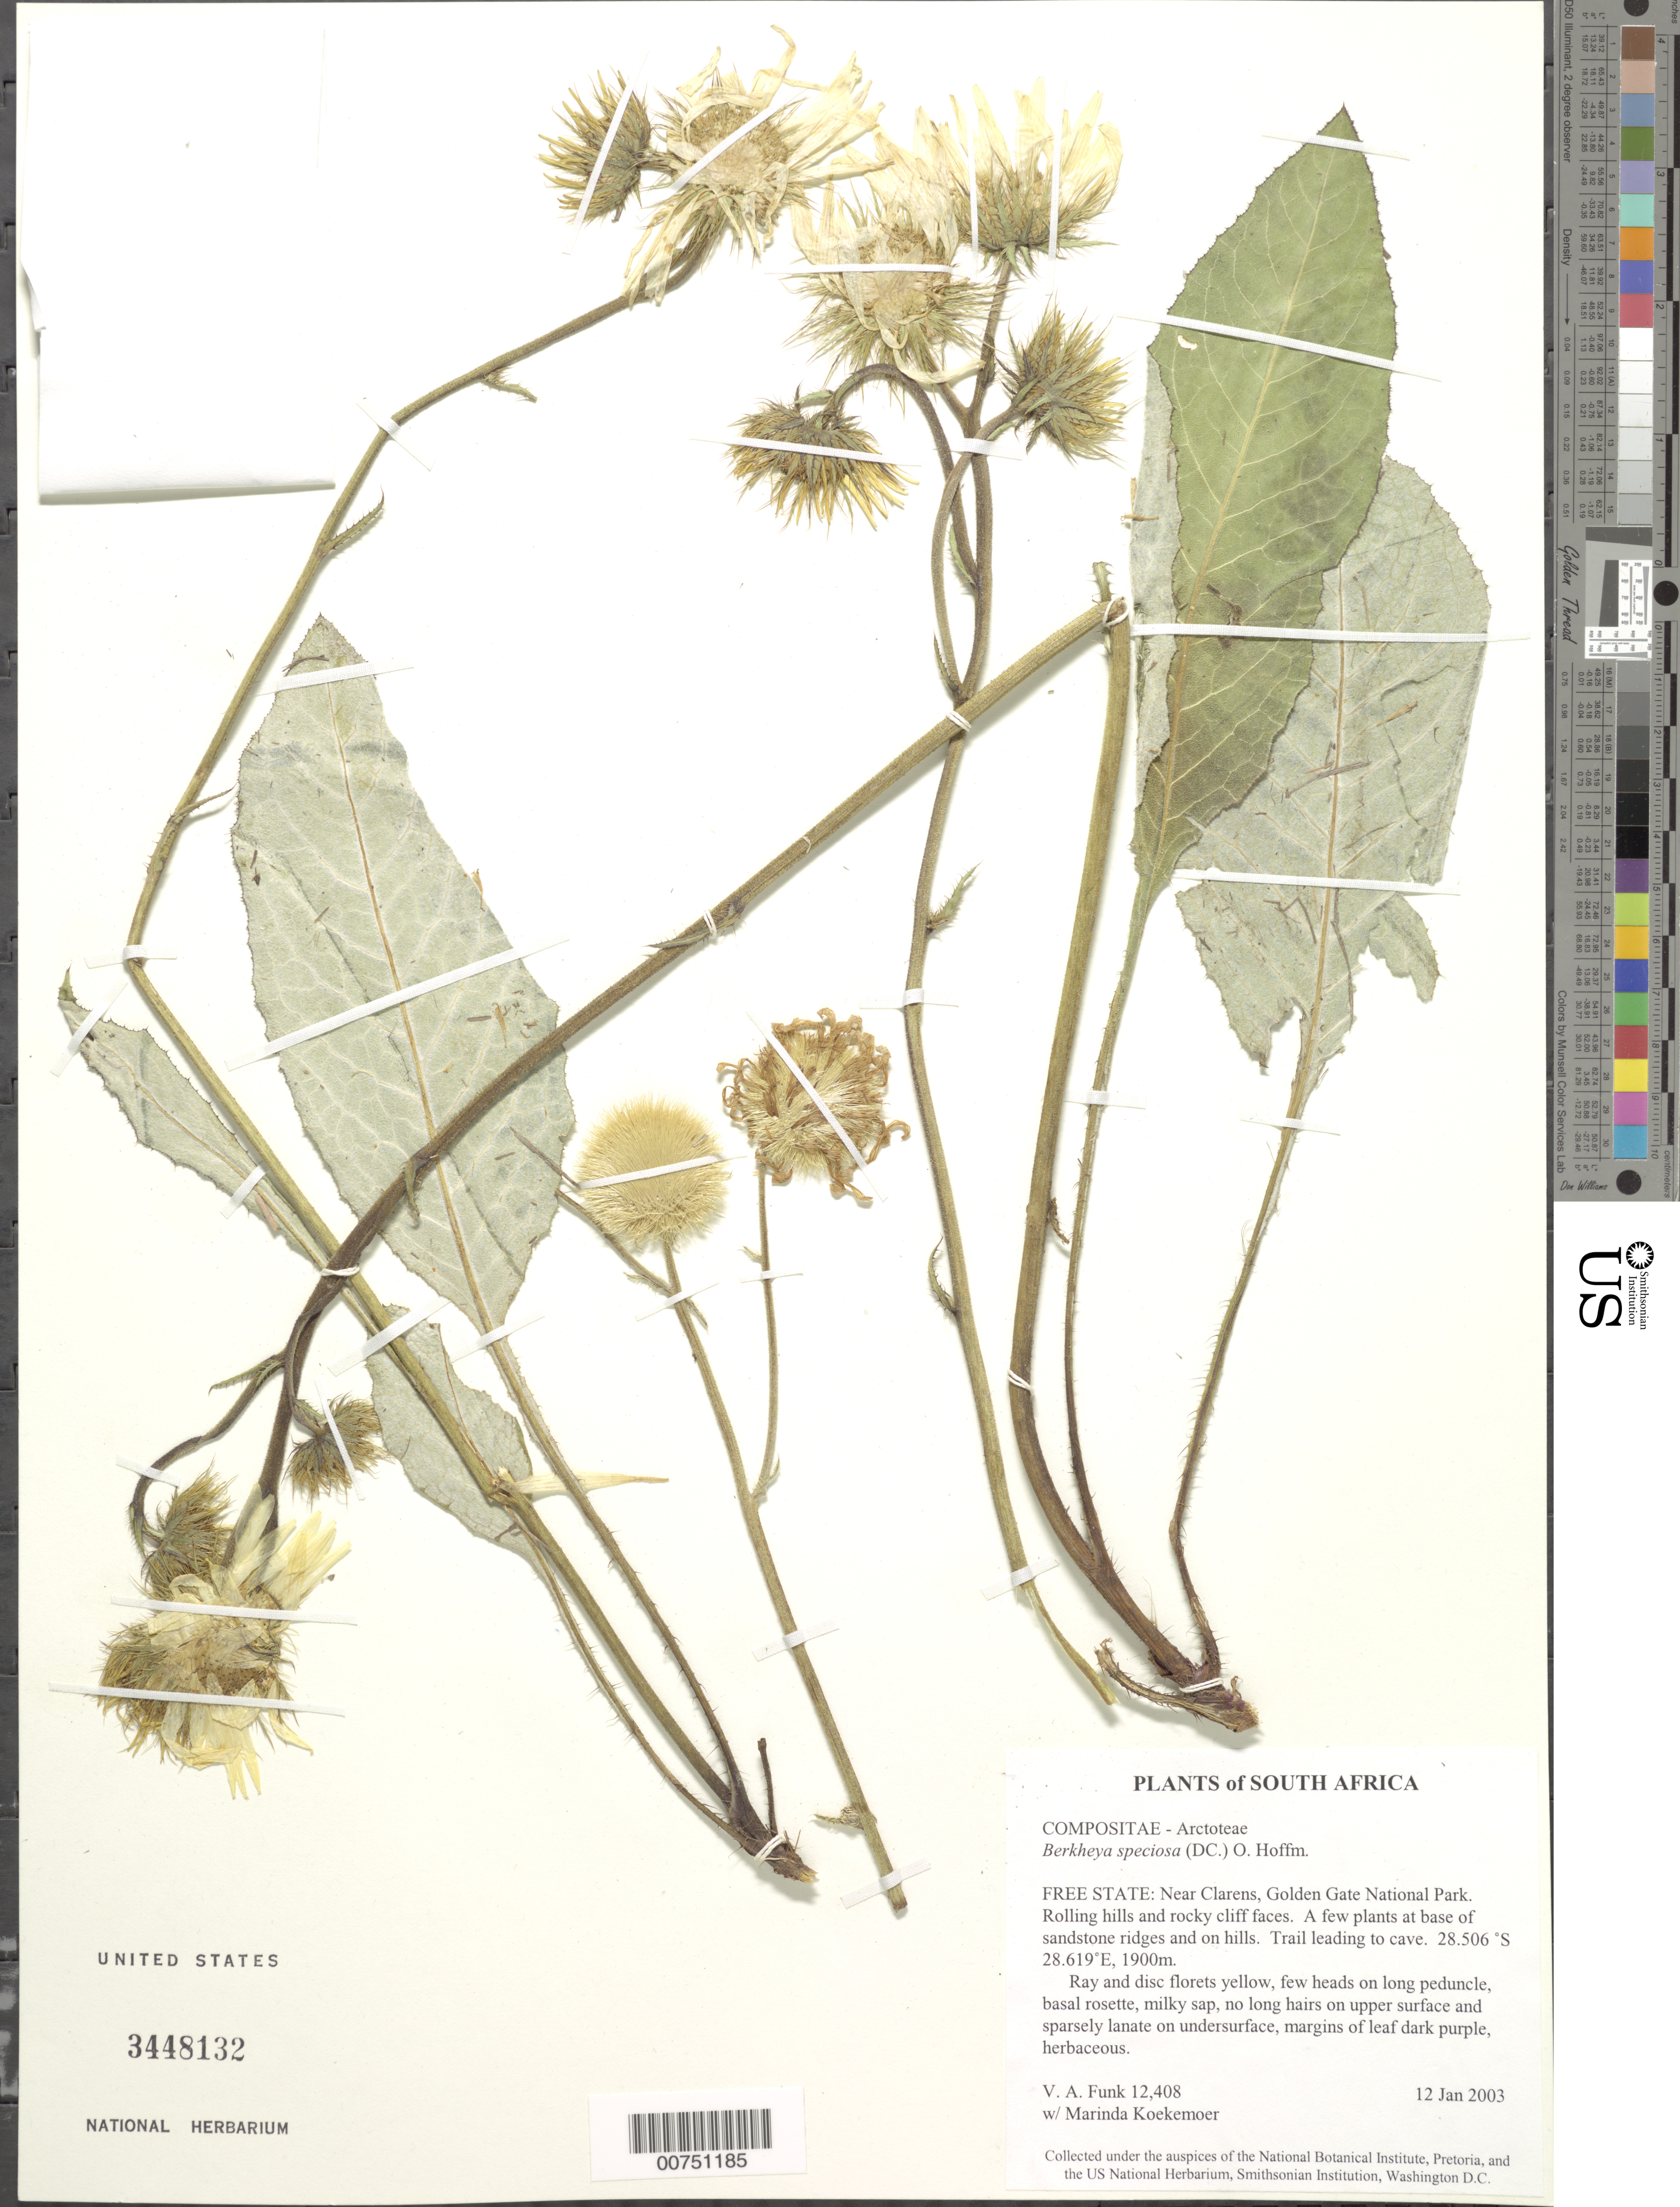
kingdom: Plantae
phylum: Tracheophyta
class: Magnoliopsida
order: Asterales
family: Asteraceae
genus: Berkheya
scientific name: Berkheya speciosa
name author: (DC.) O. Hoffm.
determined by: Funk, Vicki A., (BOT), Smithsonian Institution - National Museum of Natural History (UNITED STATES)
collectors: V. Funk & M. Koekemoer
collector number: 12408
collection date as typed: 12 January 2003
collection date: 2003-01-12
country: South Africa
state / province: Free State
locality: Clarens, Golden Gate National Park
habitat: Rolling hills and rocky cliff faces, base of sandstone ridges and hills, trail leading to cave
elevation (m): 1900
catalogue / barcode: US 3448132